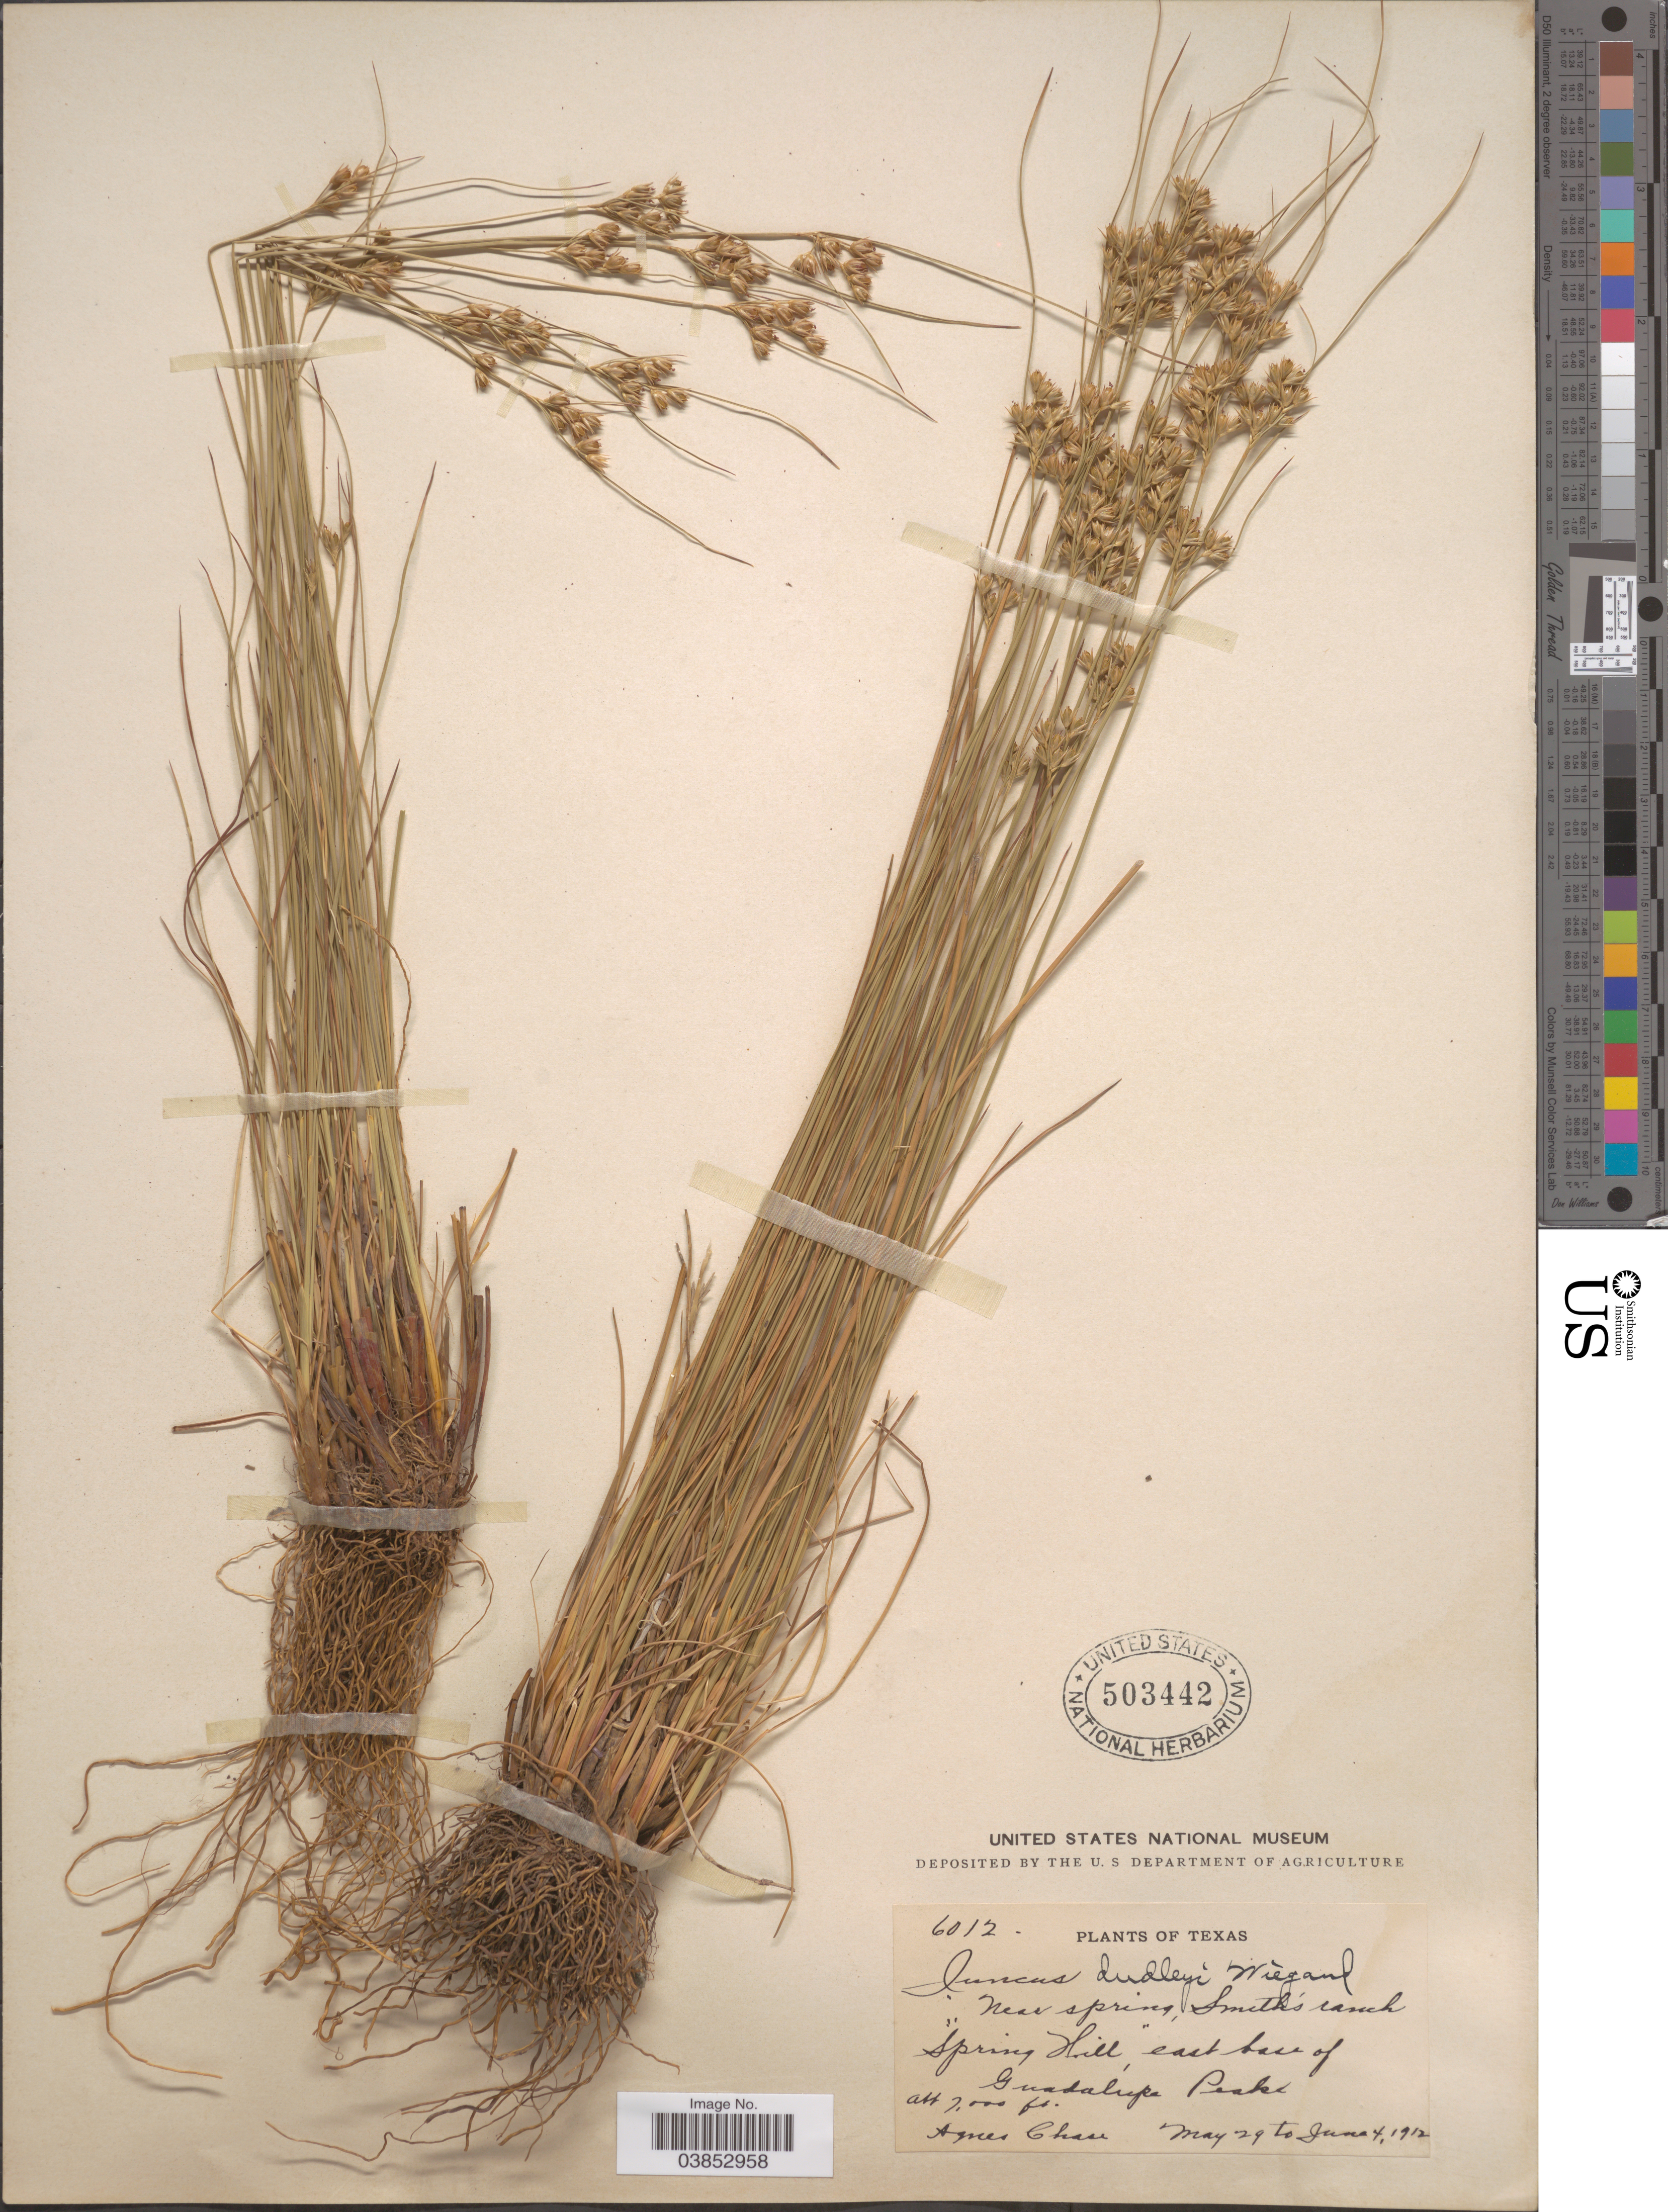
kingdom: Plantae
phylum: Tracheophyta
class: Liliopsida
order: Poales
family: Juncaceae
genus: Juncus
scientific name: Juncus dudleyi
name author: Wiegand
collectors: A. Chase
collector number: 6012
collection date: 1912-05-29/1912-06-04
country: United States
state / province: Texas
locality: New spring Smith's ranch "Spring Hill", east base of Guadalupe Peak.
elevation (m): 2134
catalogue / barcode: US 503442